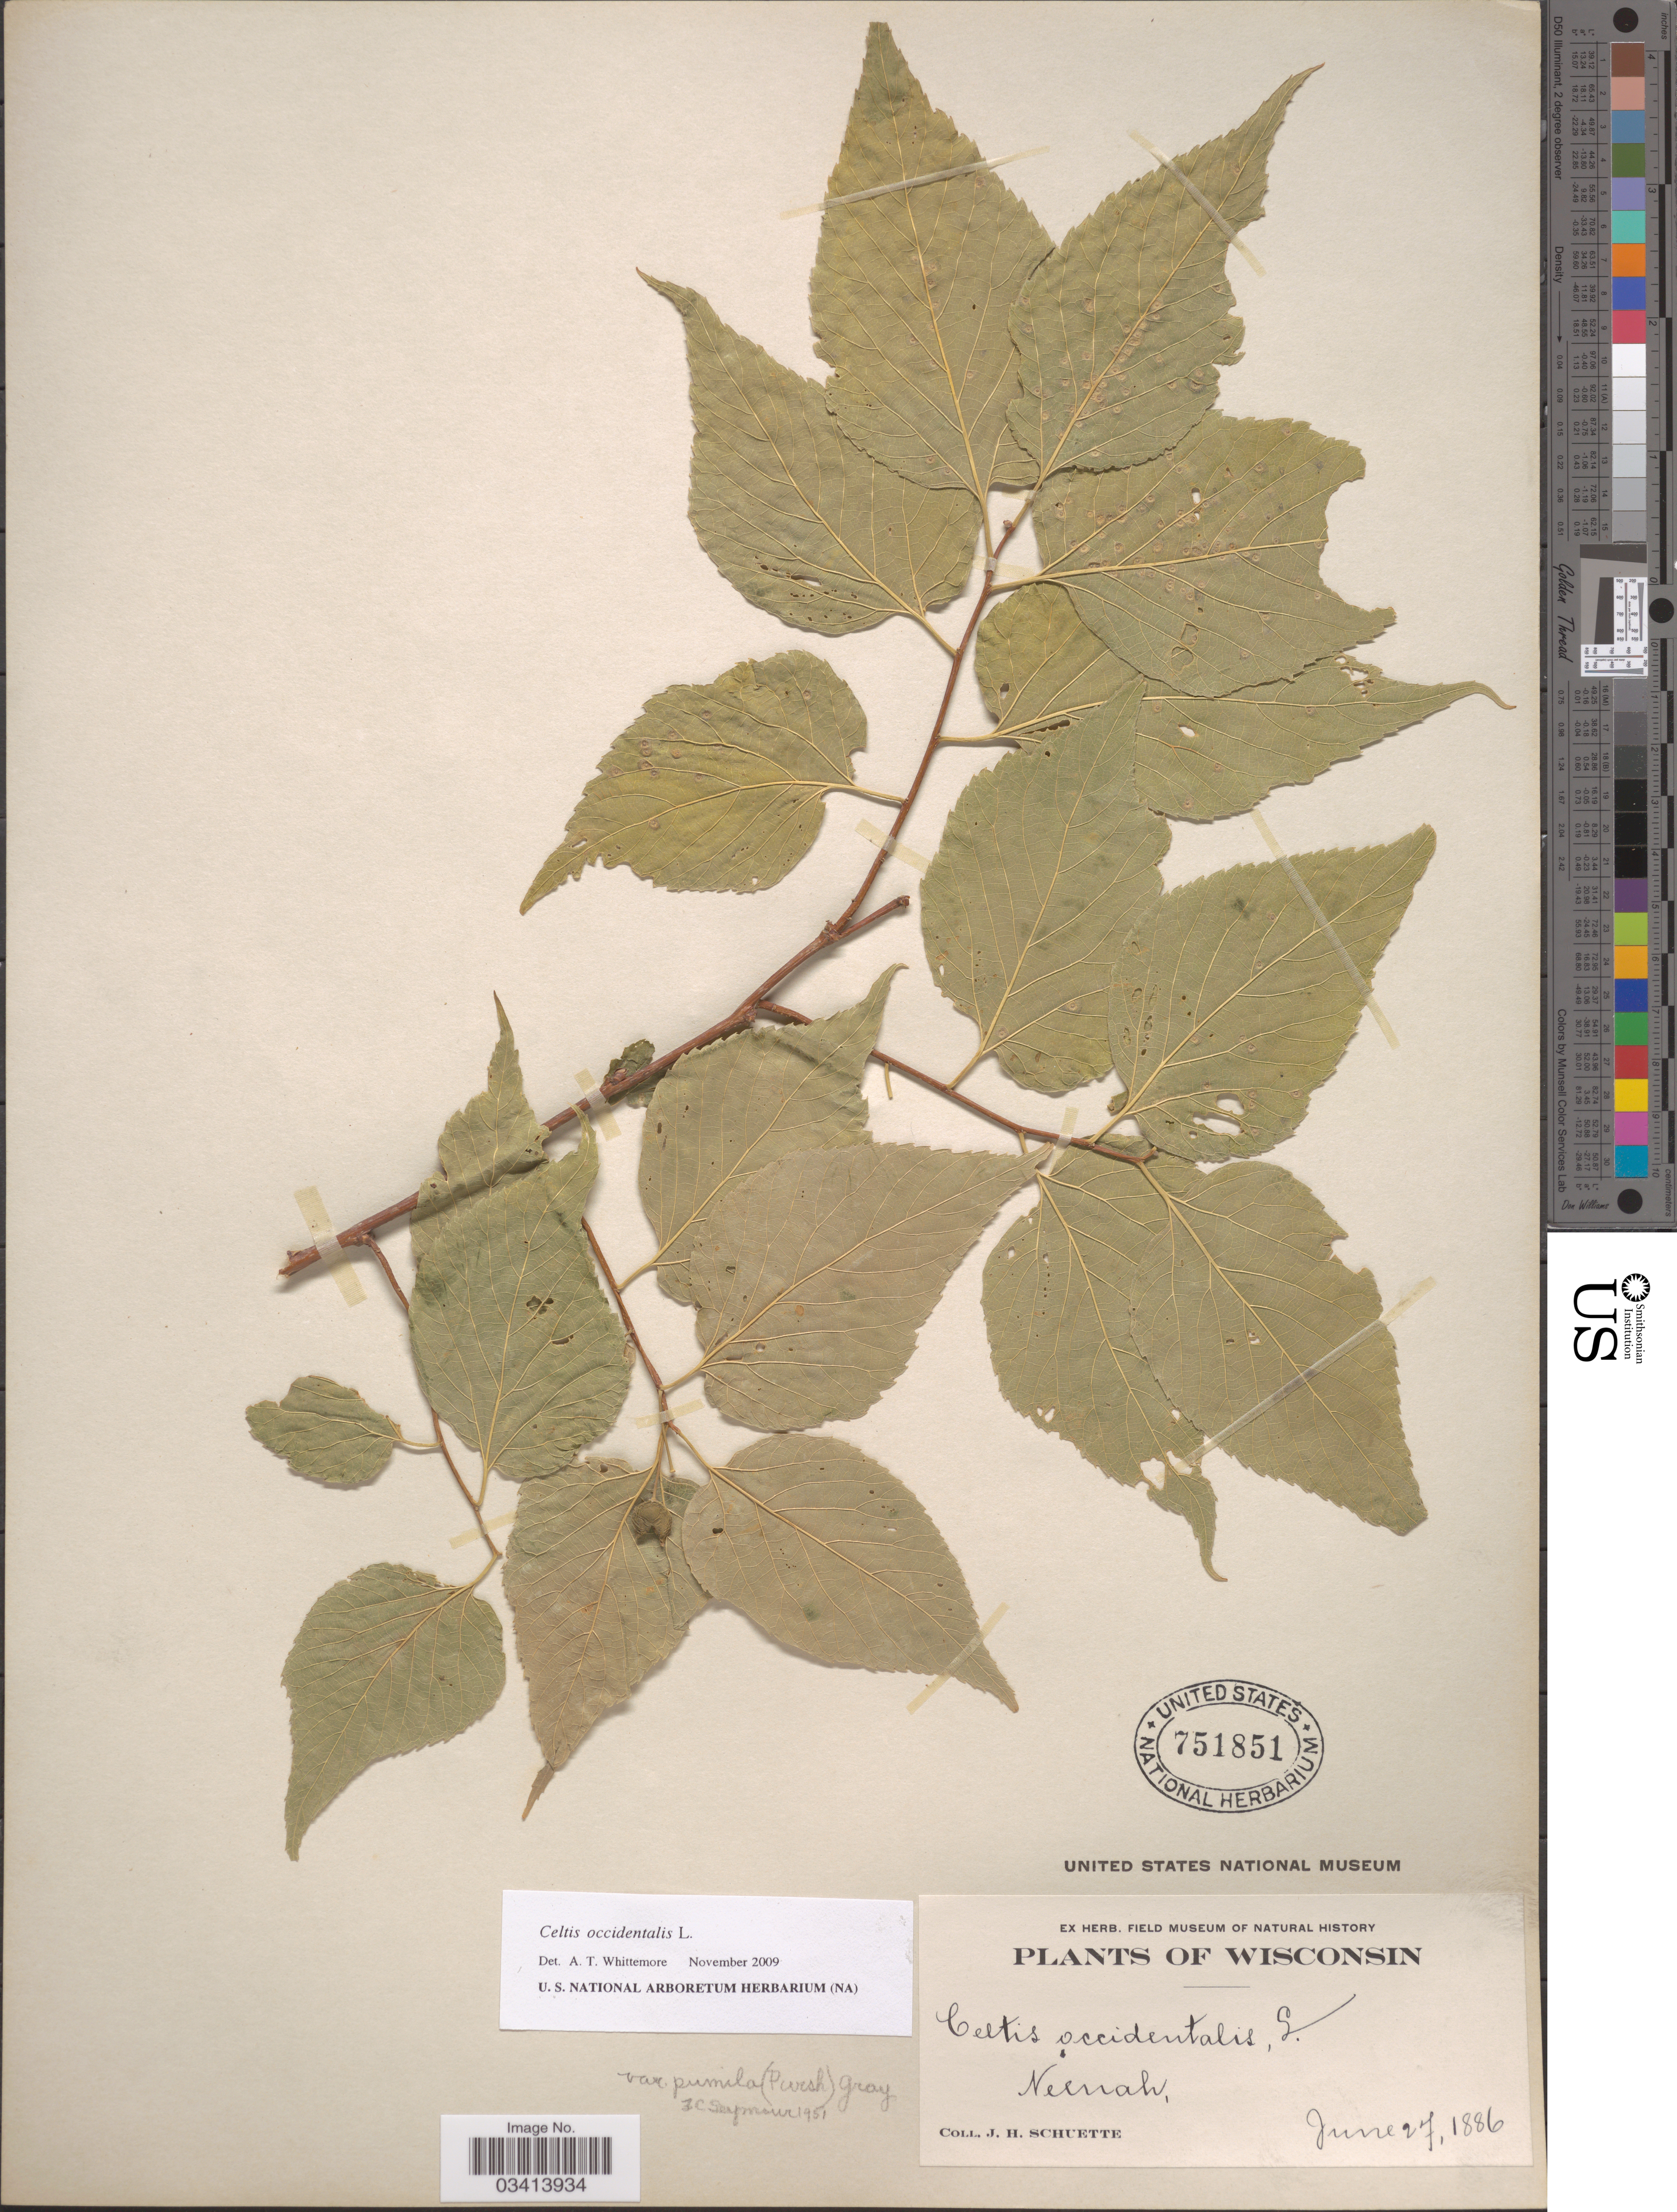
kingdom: Plantae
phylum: Tracheophyta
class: Magnoliopsida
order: Rosales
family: Cannabaceae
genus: Celtis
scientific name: Celtis occidentalis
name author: L.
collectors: J. H. Schuette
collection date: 1886-06-27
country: United States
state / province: Wisconsin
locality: Neenah.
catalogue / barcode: US 751851